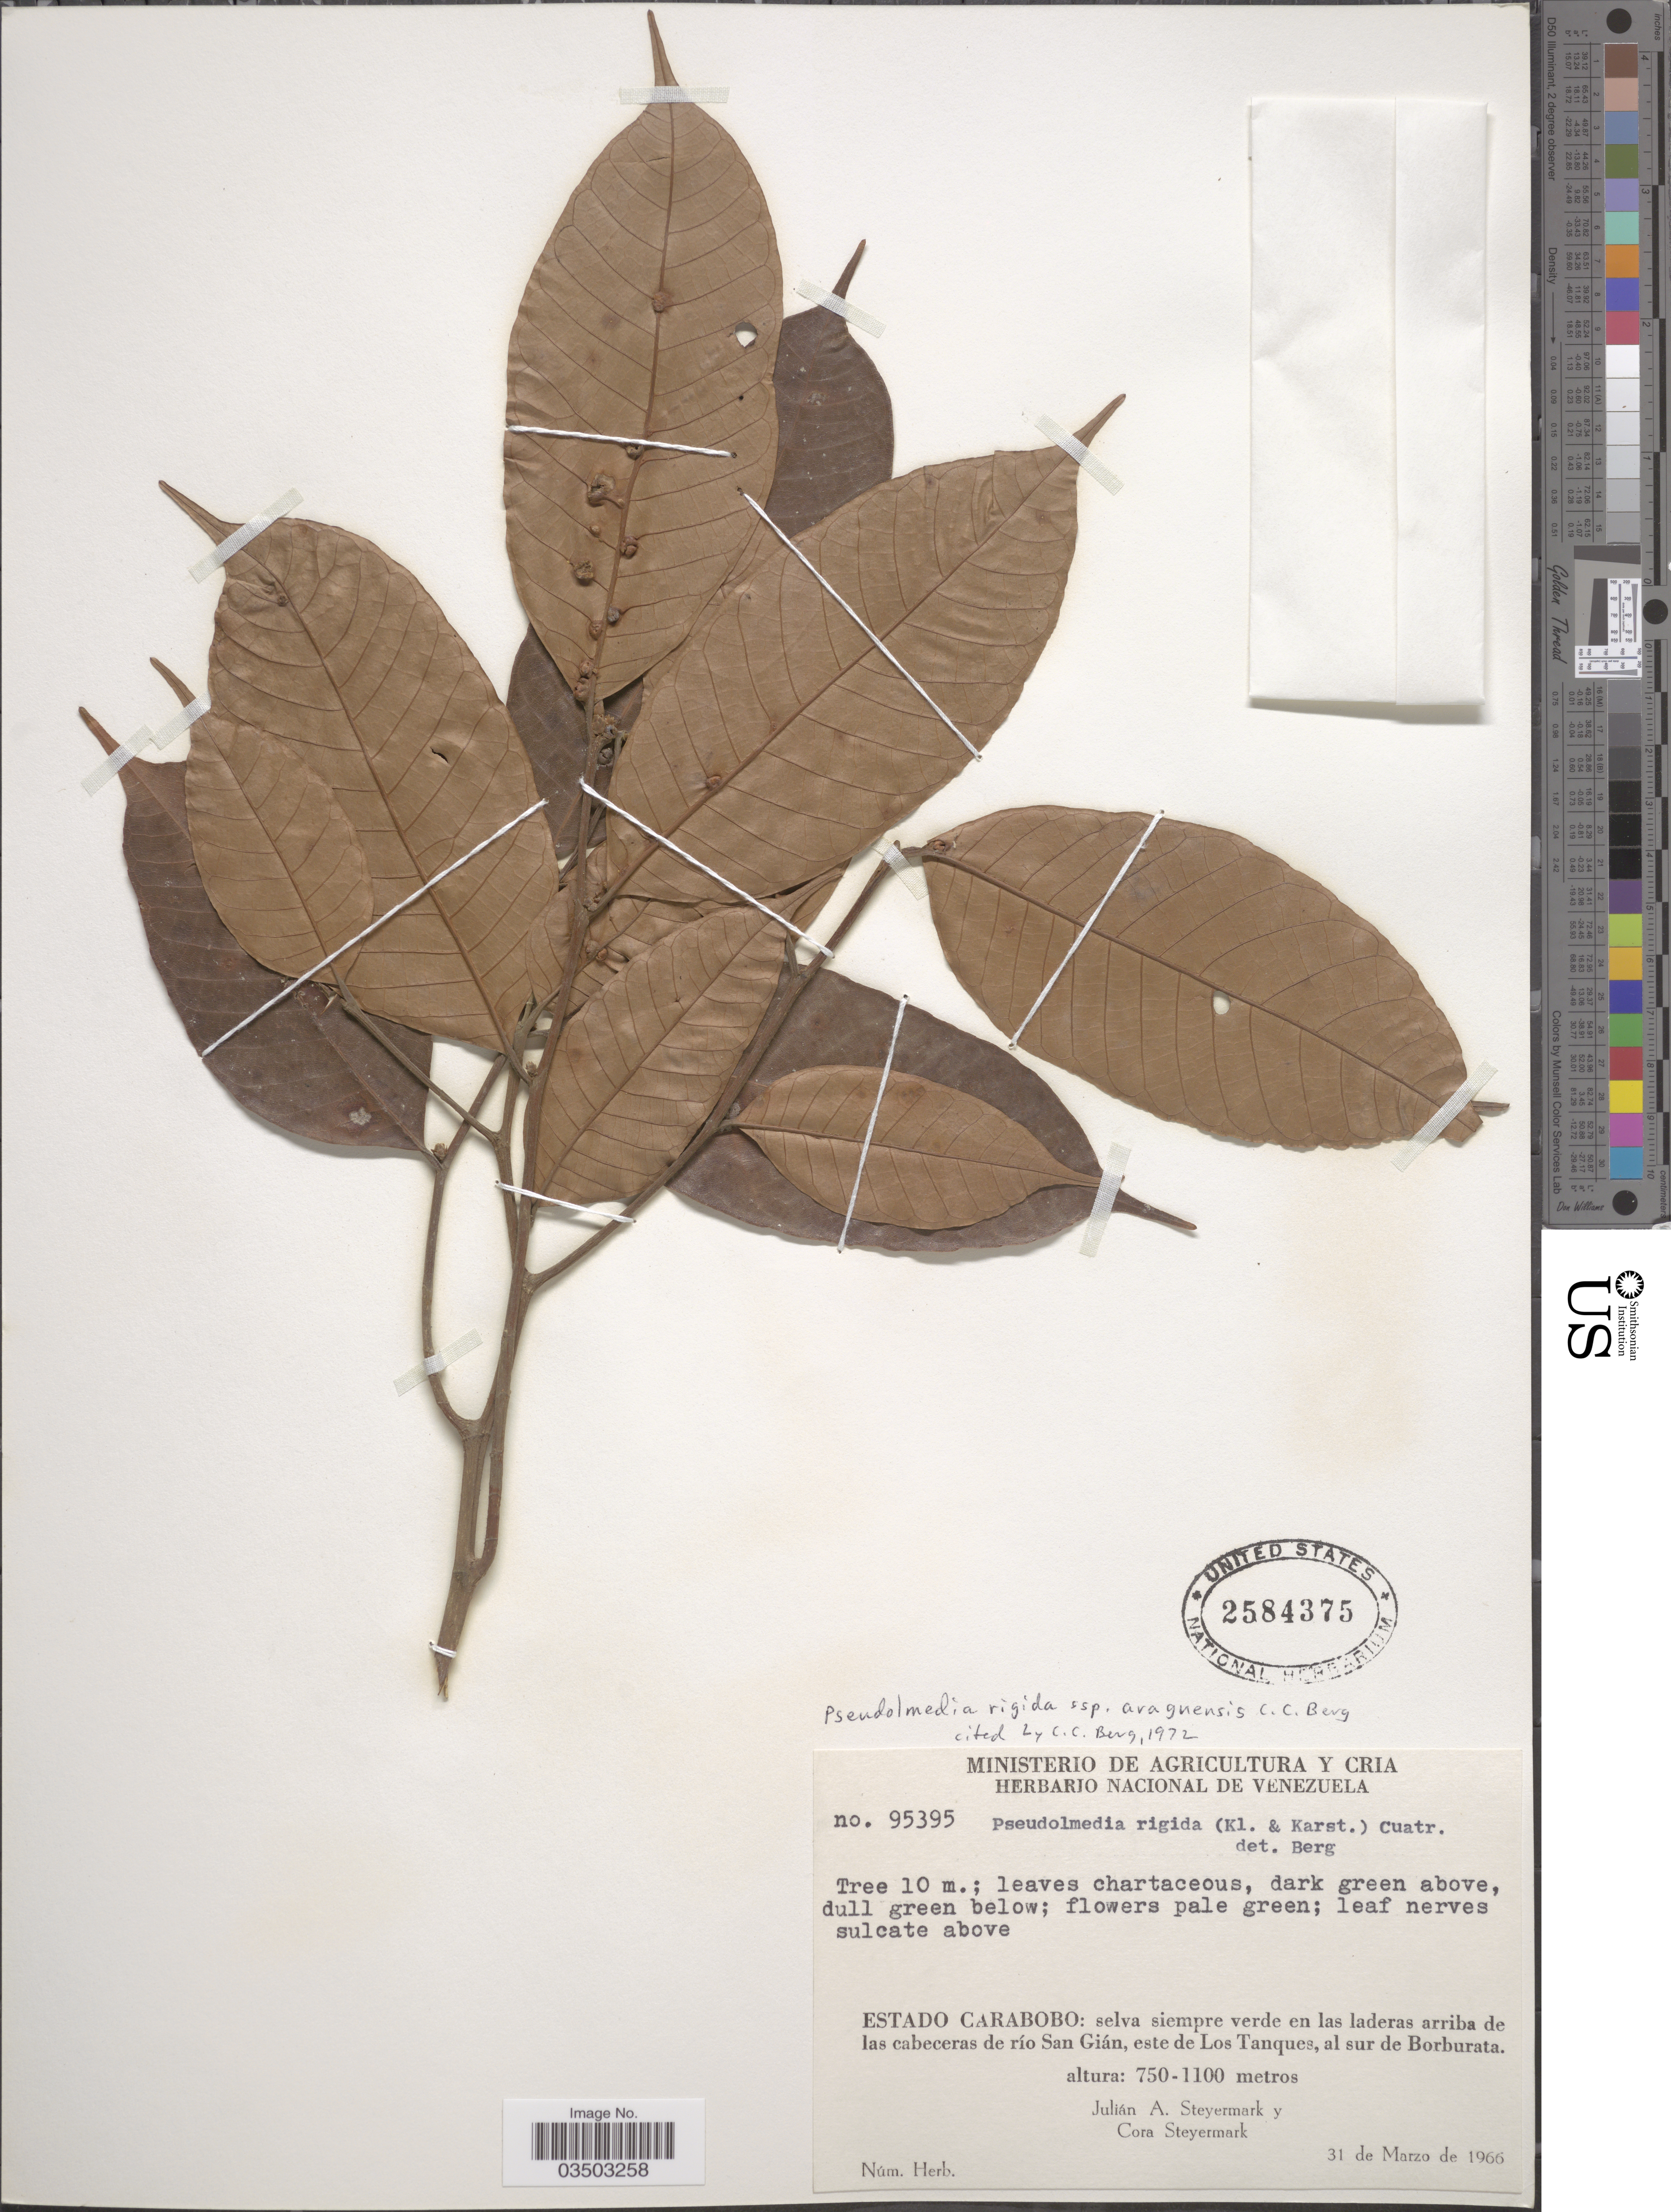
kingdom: Plantae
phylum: Tracheophyta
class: Magnoliopsida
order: Rosales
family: Moraceae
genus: Pseudolmedia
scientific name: Pseudolmedia rigida subsp. araguensis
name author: C.C. Berg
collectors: J. Steyermark & C. Steyermark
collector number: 95395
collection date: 1966-03-31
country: Venezuela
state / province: Carabobo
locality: Selva siempre verde en las laderas arriba de las cabeceras de río San Gián, este de Los Tanques, al sur de Borburata.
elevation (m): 750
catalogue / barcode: US 2584375